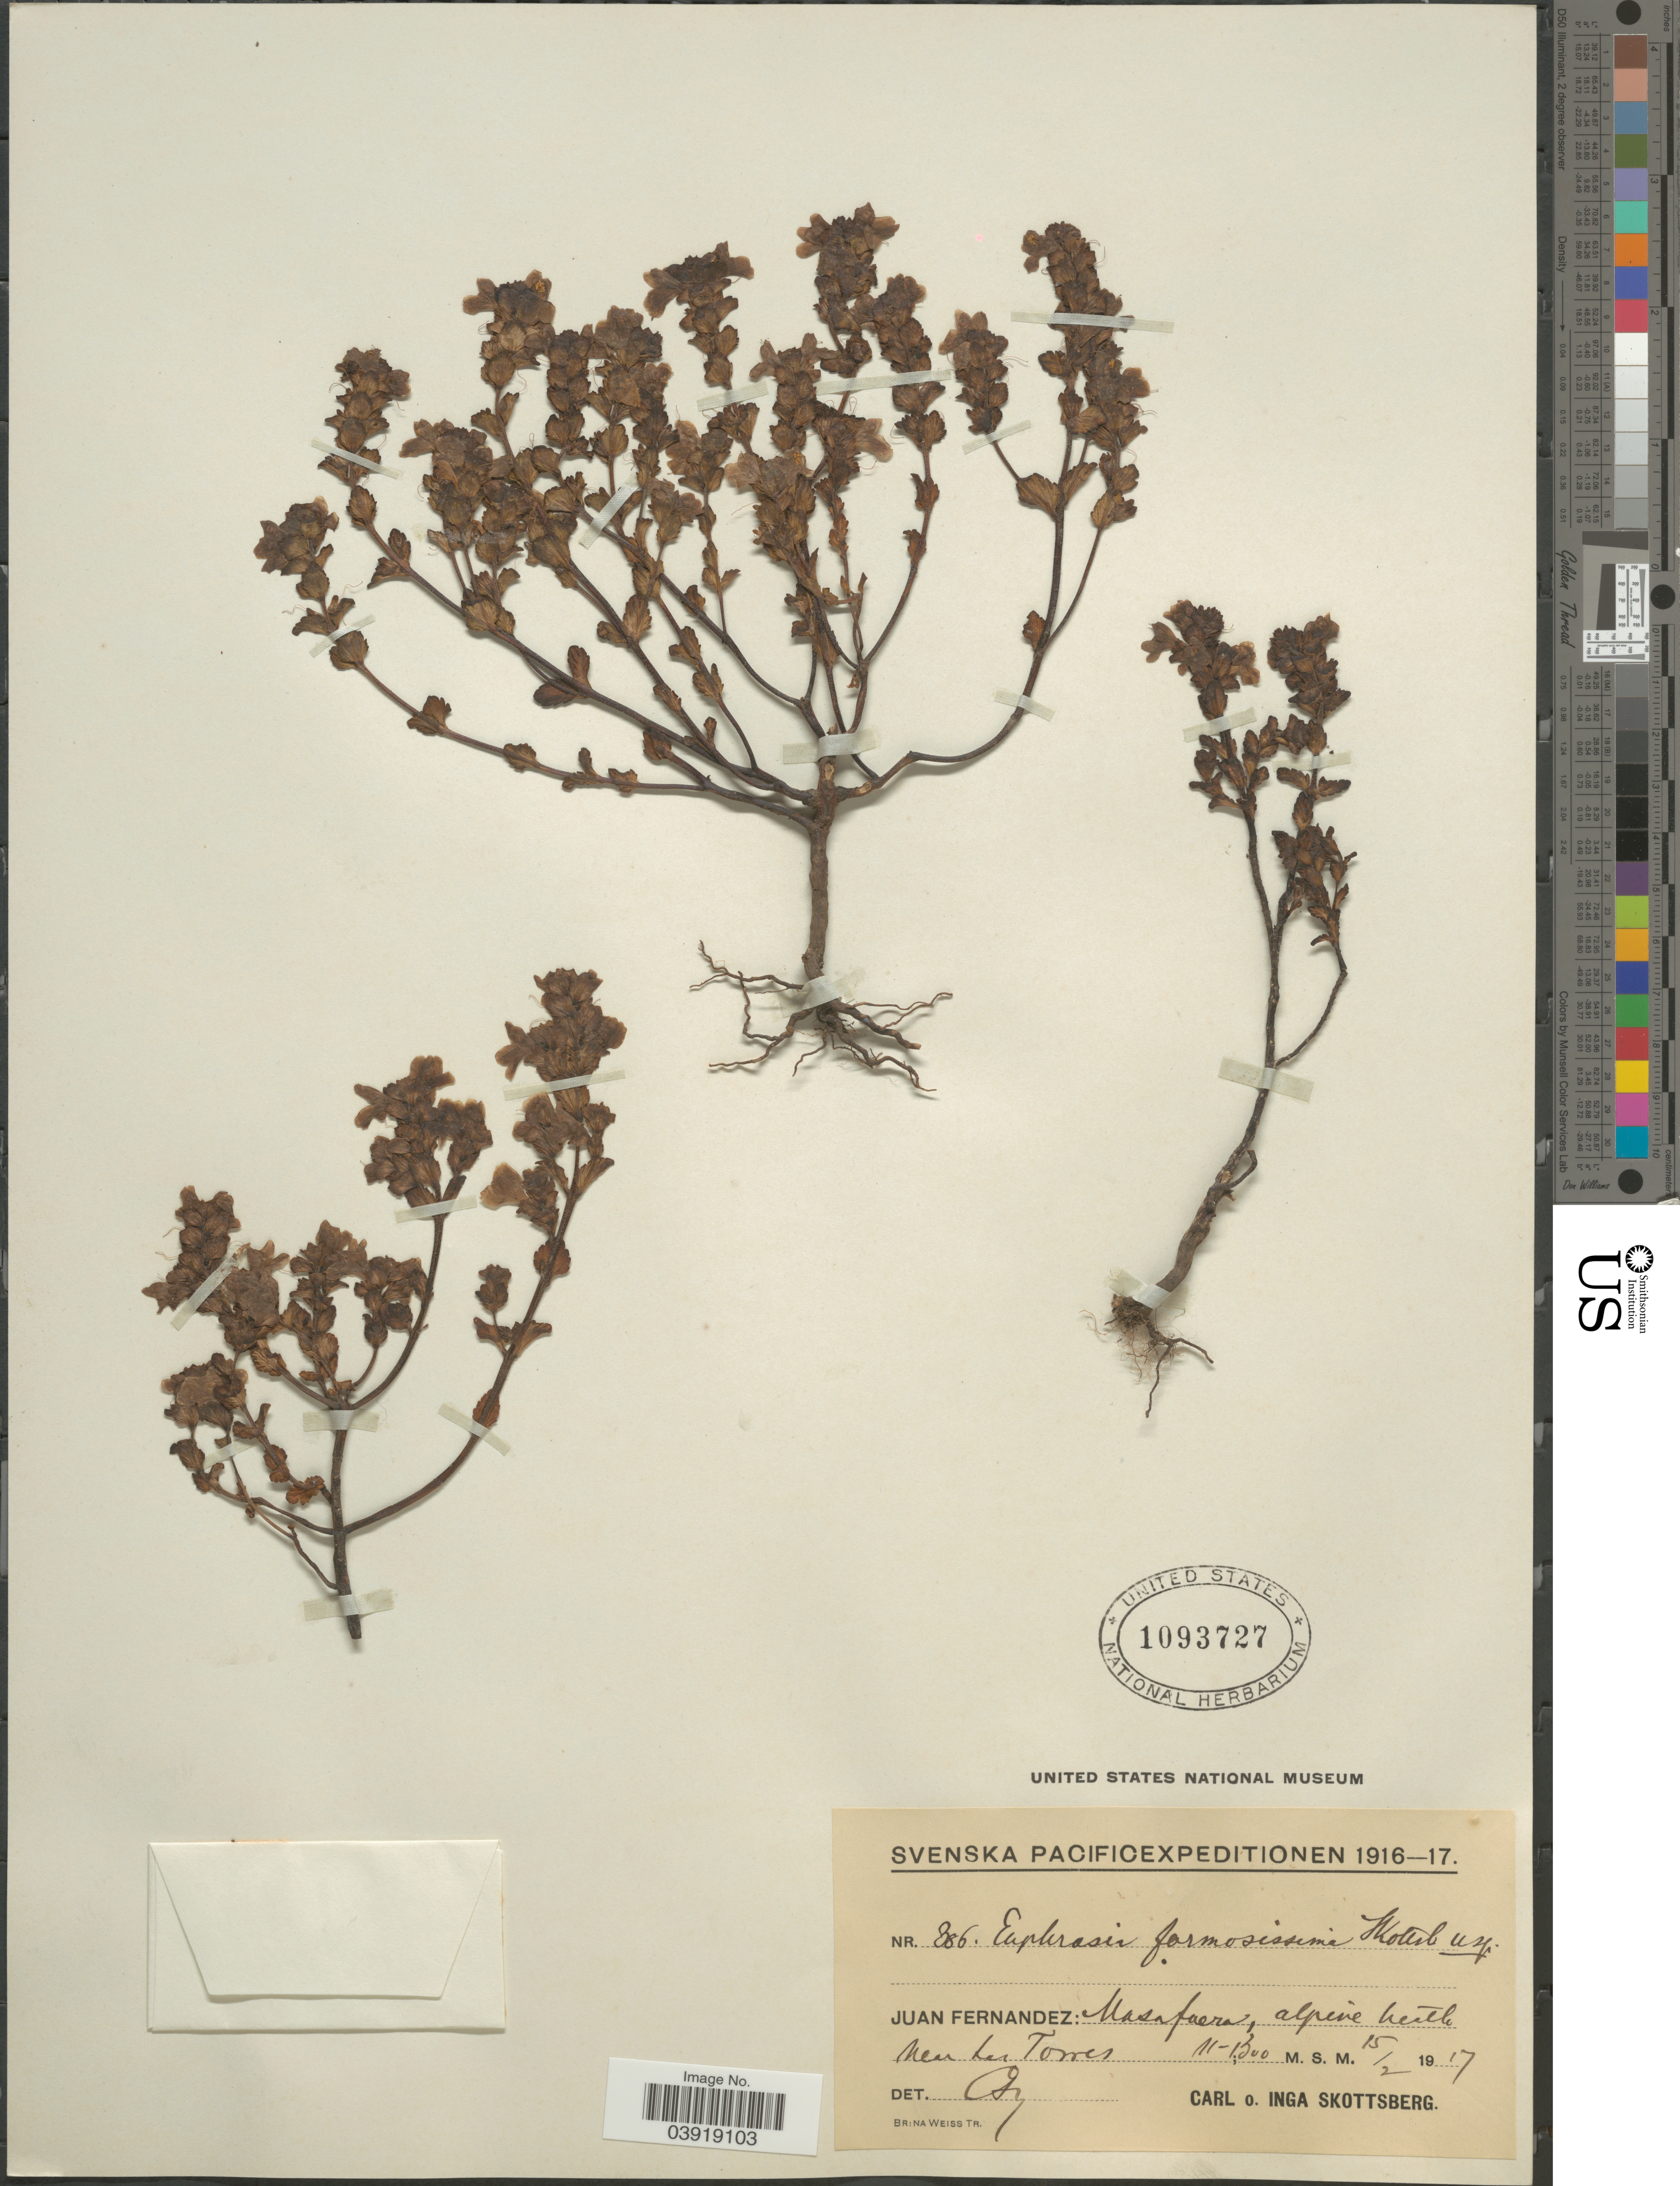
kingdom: Plantae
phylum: Tracheophyta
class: Magnoliopsida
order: Lamiales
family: Orobanchaceae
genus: Euphrasia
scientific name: Euphrasia formosissima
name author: Skottsb.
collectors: C. Skottsberg & I. Skottsberg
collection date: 1917-02-15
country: Chile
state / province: Valparaíso (V)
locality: Juan Fernandez: Masafuera, alpine heath Near Los Torres.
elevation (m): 1100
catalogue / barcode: US 1093727